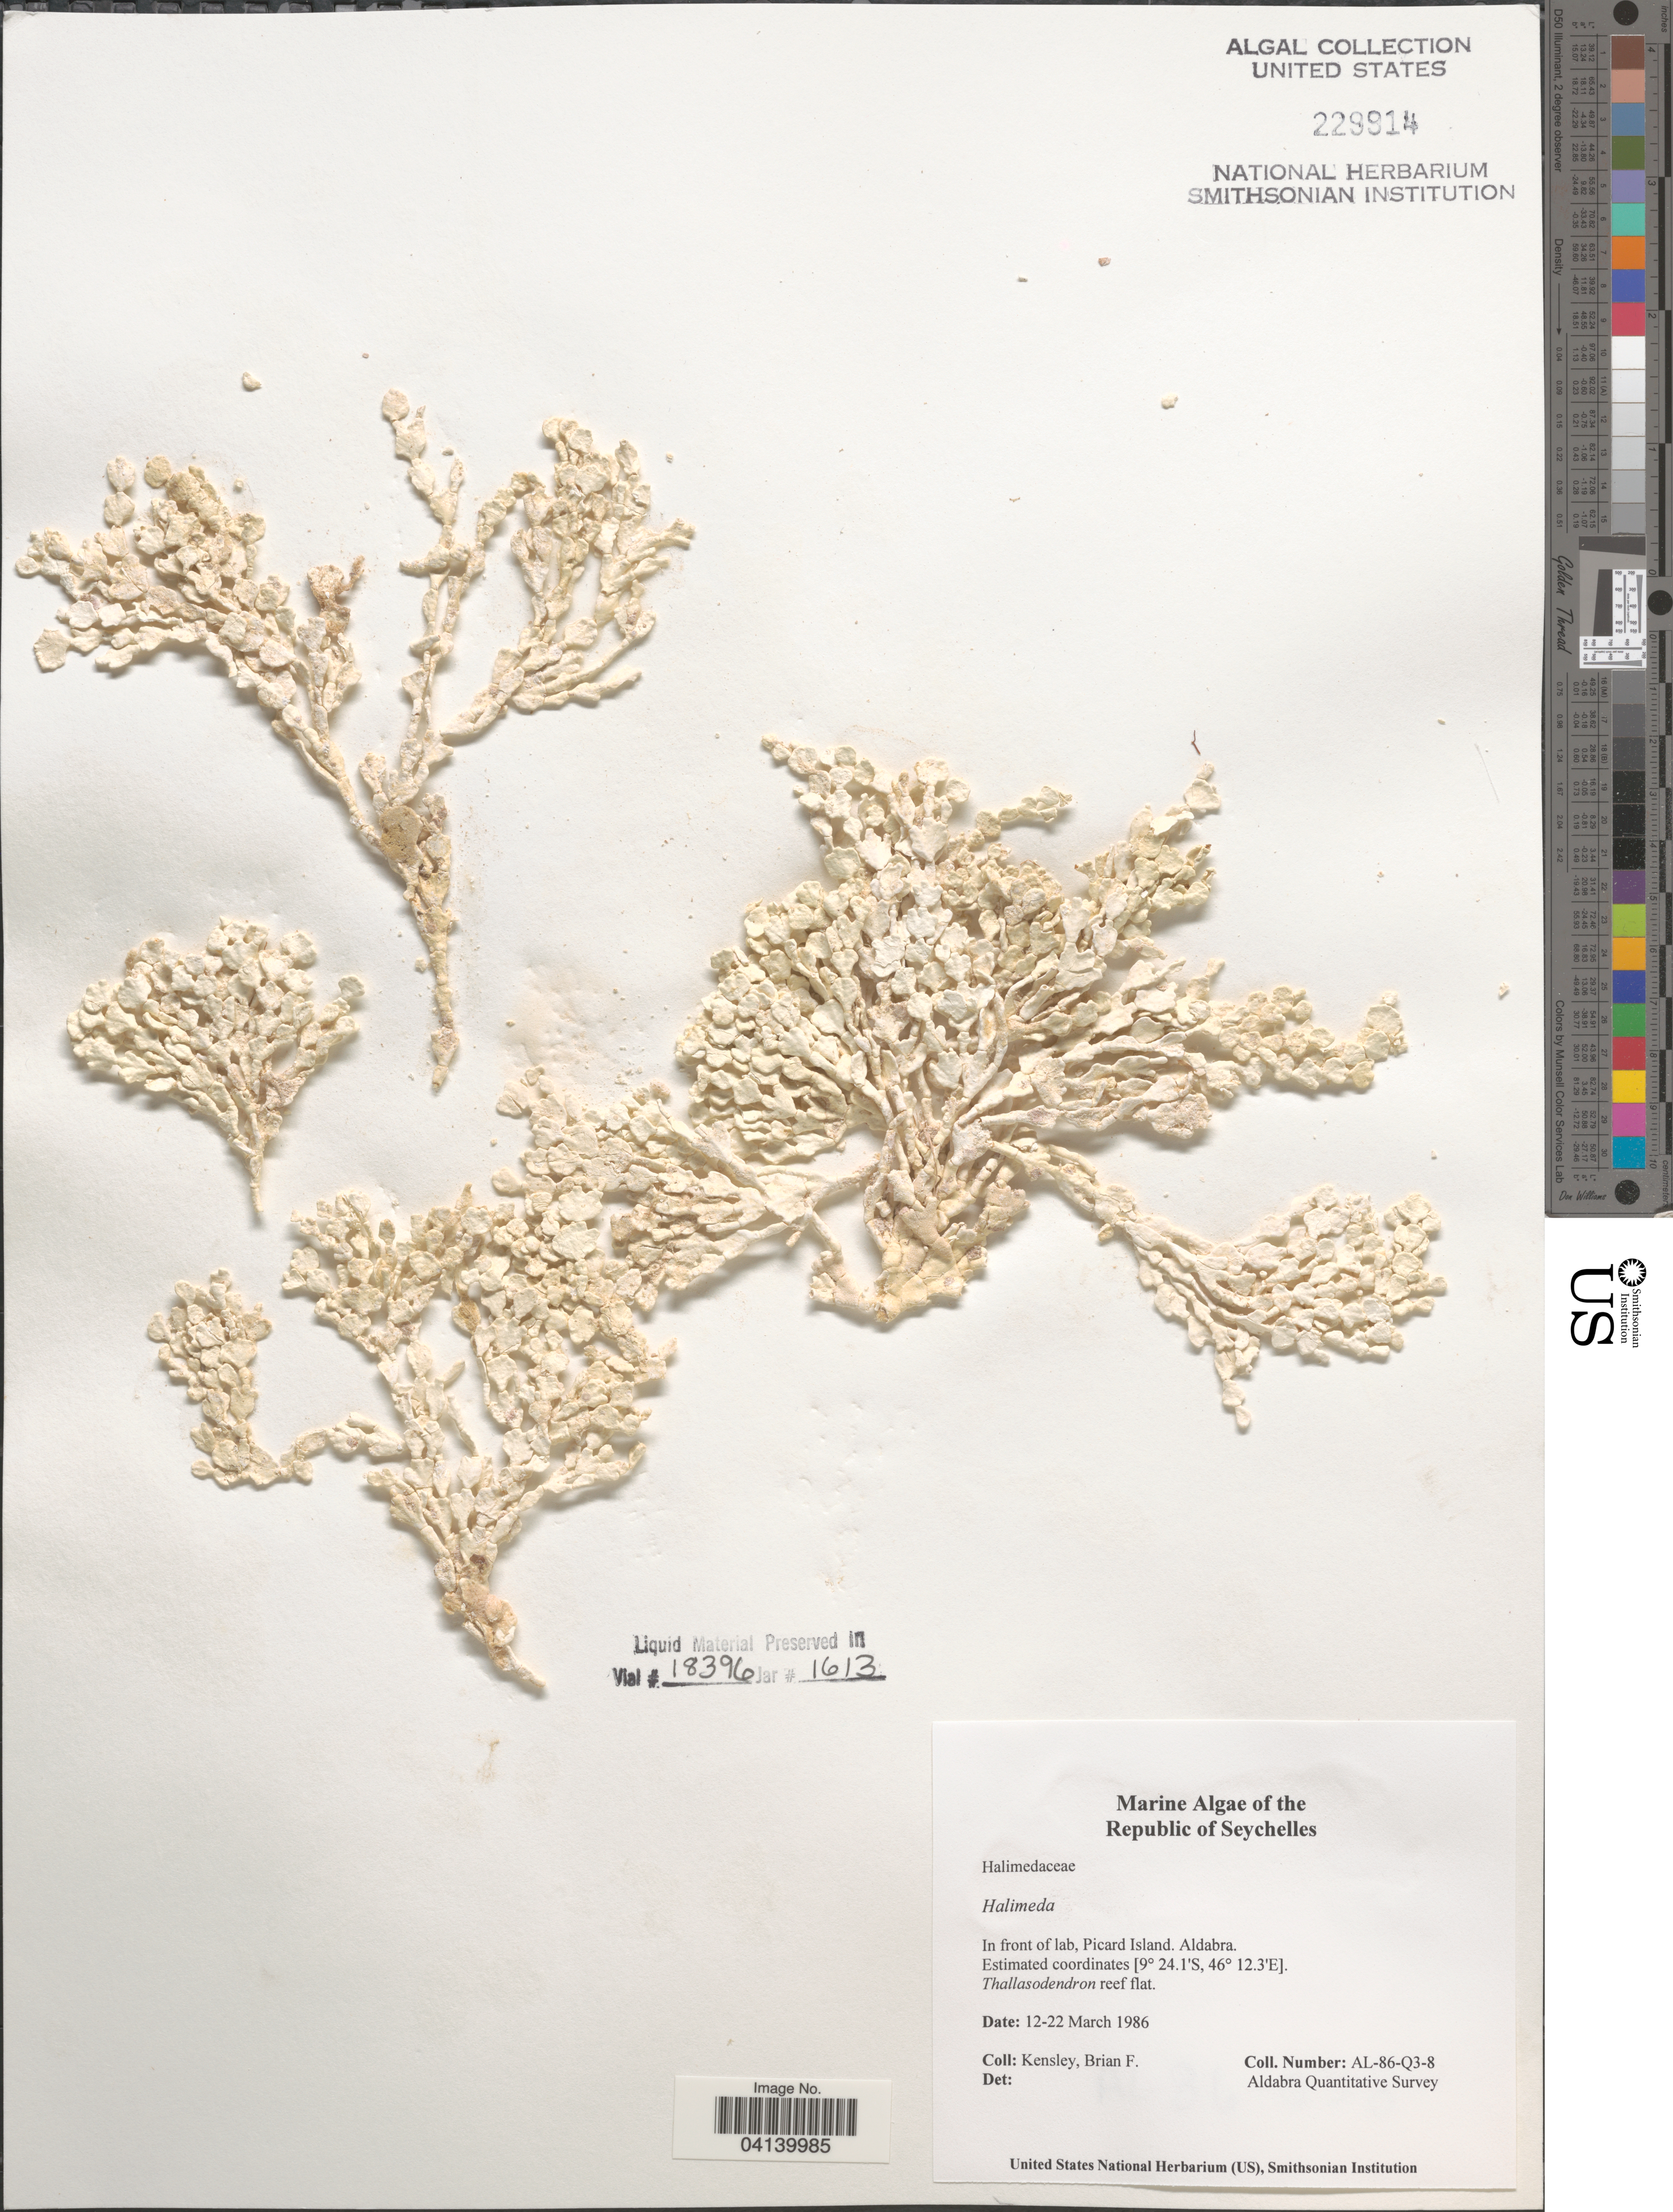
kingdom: Plantae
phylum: Chlorophyta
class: Ulvophyceae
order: Bryopsidales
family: Halimedaceae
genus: Halimeda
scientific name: Halimeda sp.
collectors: B. Kensley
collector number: AL-86-Q3-8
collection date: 1986-03-12/1986-03-22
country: Seychelles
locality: Republic of Seychelles. In front of lab, Picard Island. Aldabra. Aldabra Quantitative Survey.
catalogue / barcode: US 229914